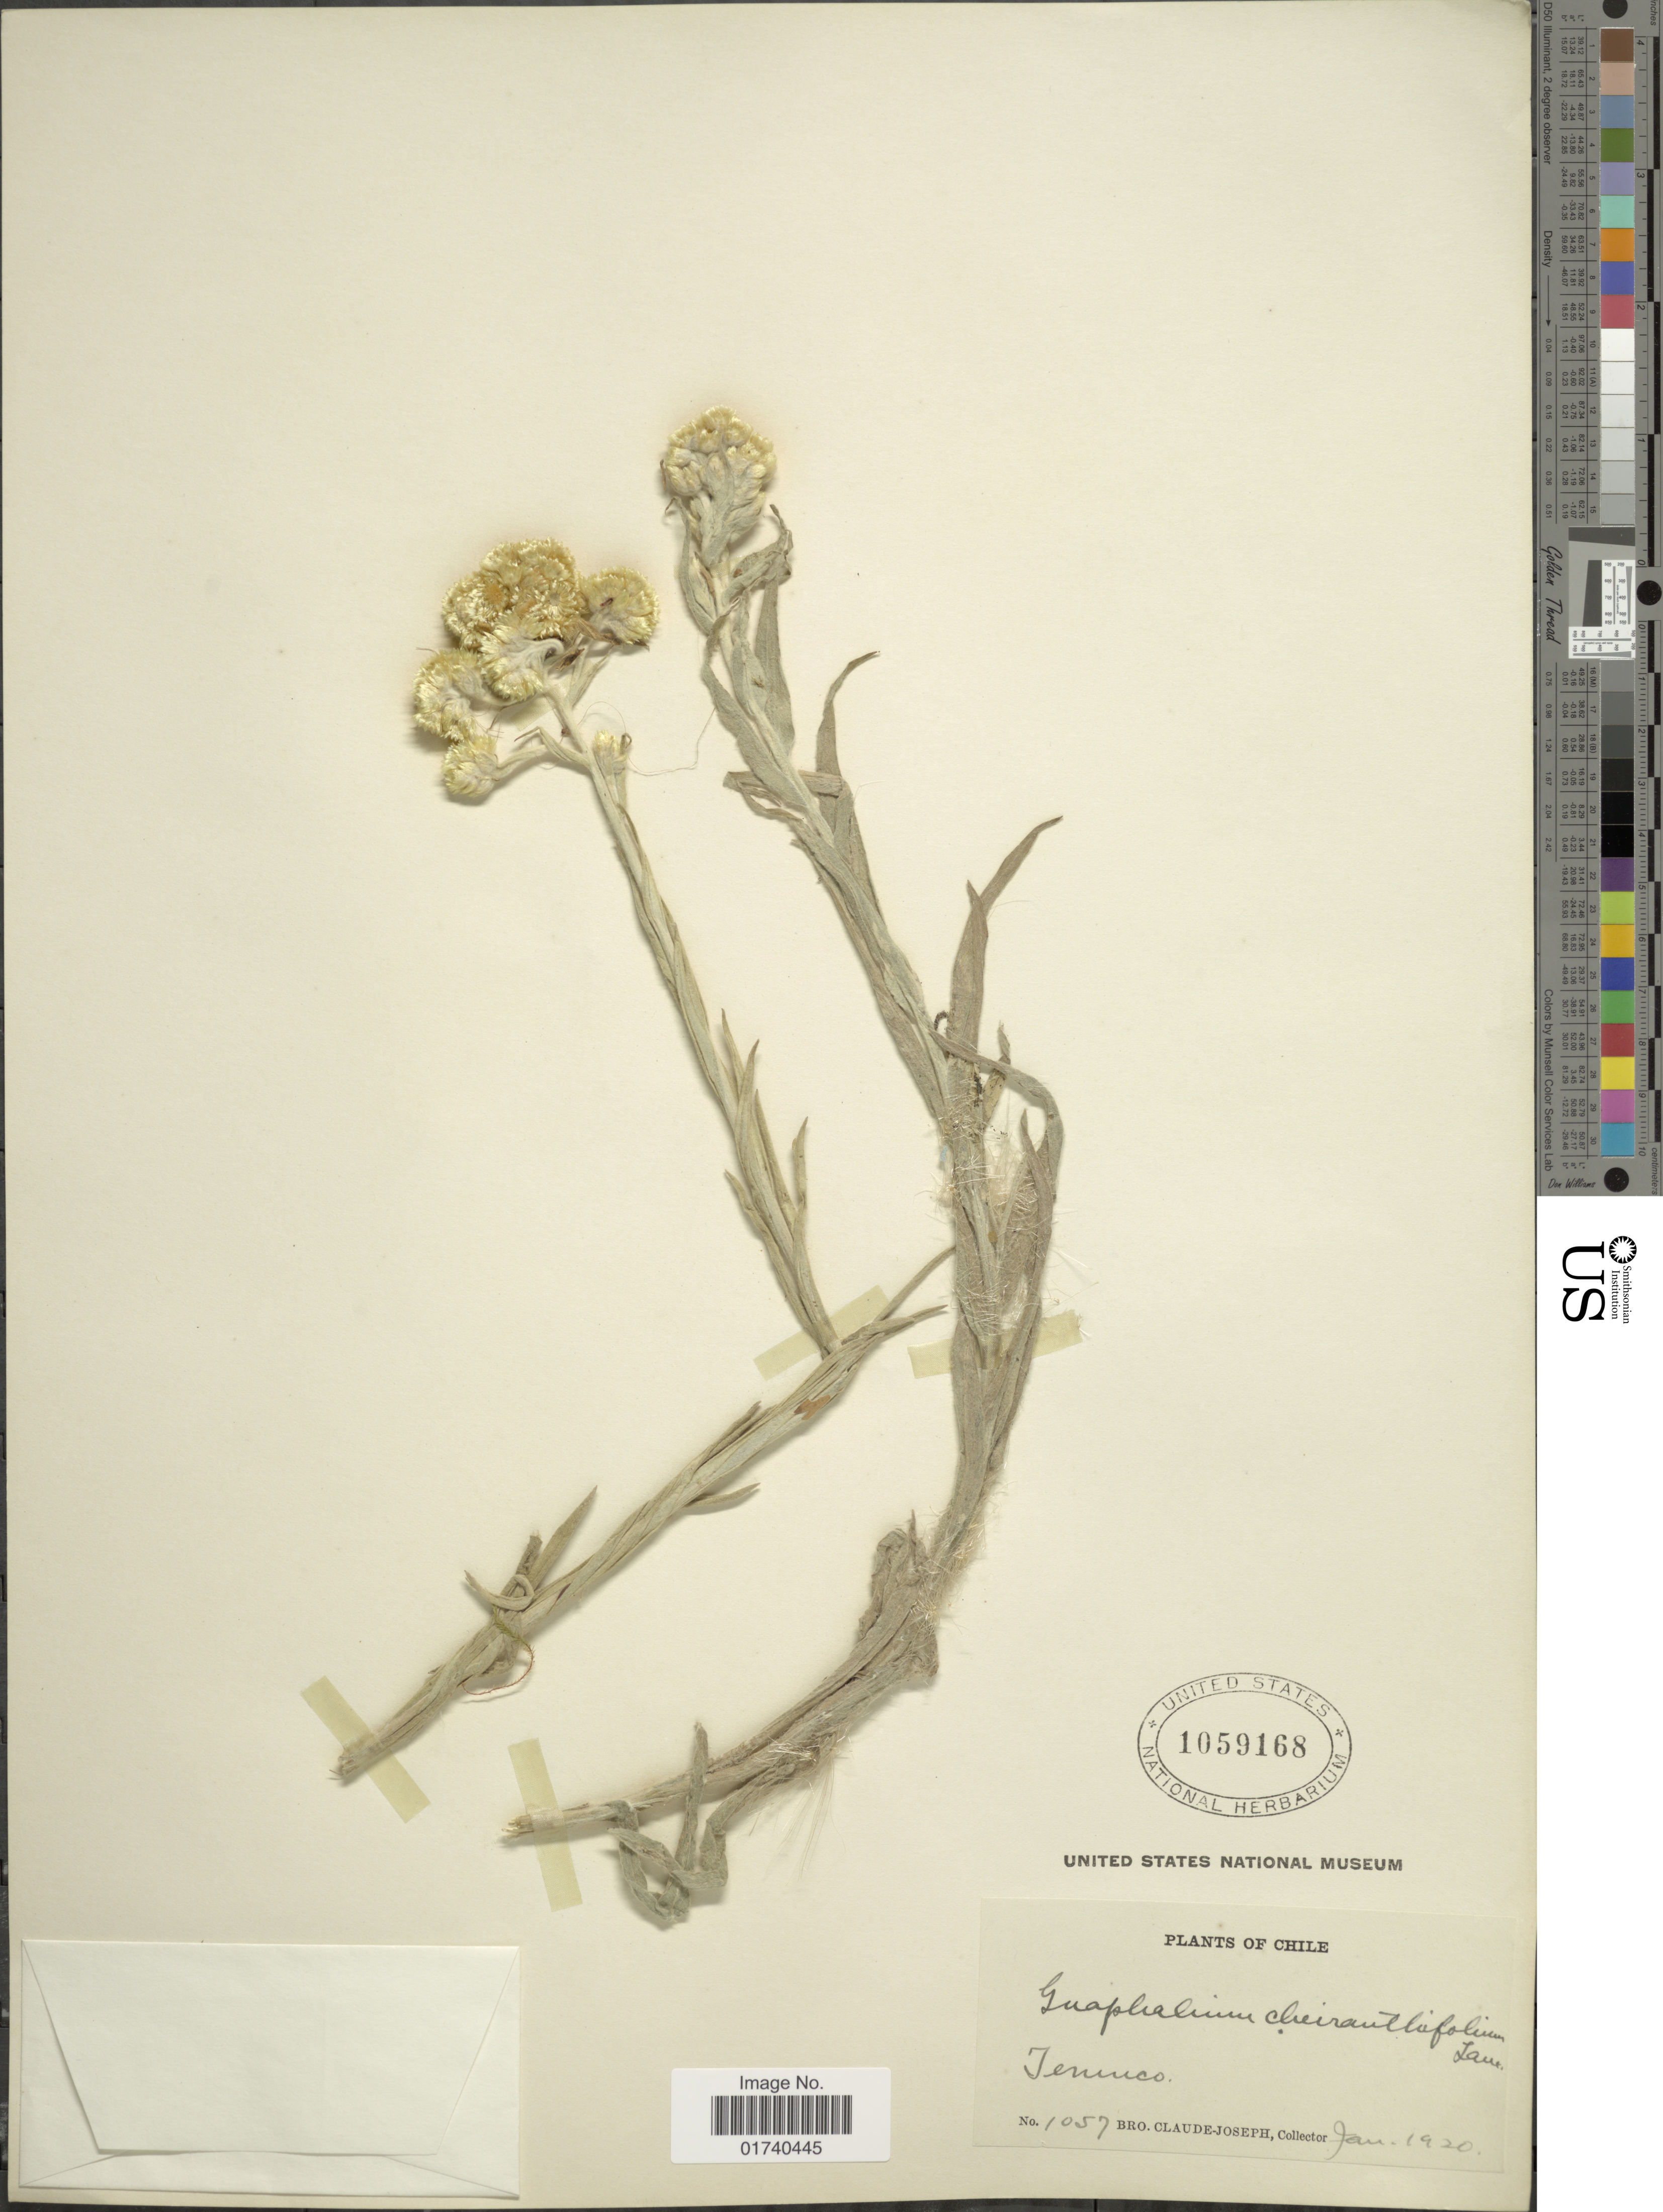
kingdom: Plantae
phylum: Tracheophyta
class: Magnoliopsida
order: Asterales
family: Asteraceae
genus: Pseudognaphalium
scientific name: Pseudognaphalium cheiranthifolium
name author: (Lam.) Hilliard & B.L. Burtt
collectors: Bro. Claude-Joseph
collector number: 1057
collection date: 1920-01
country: Chile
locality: Jemico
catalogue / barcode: US 1059168